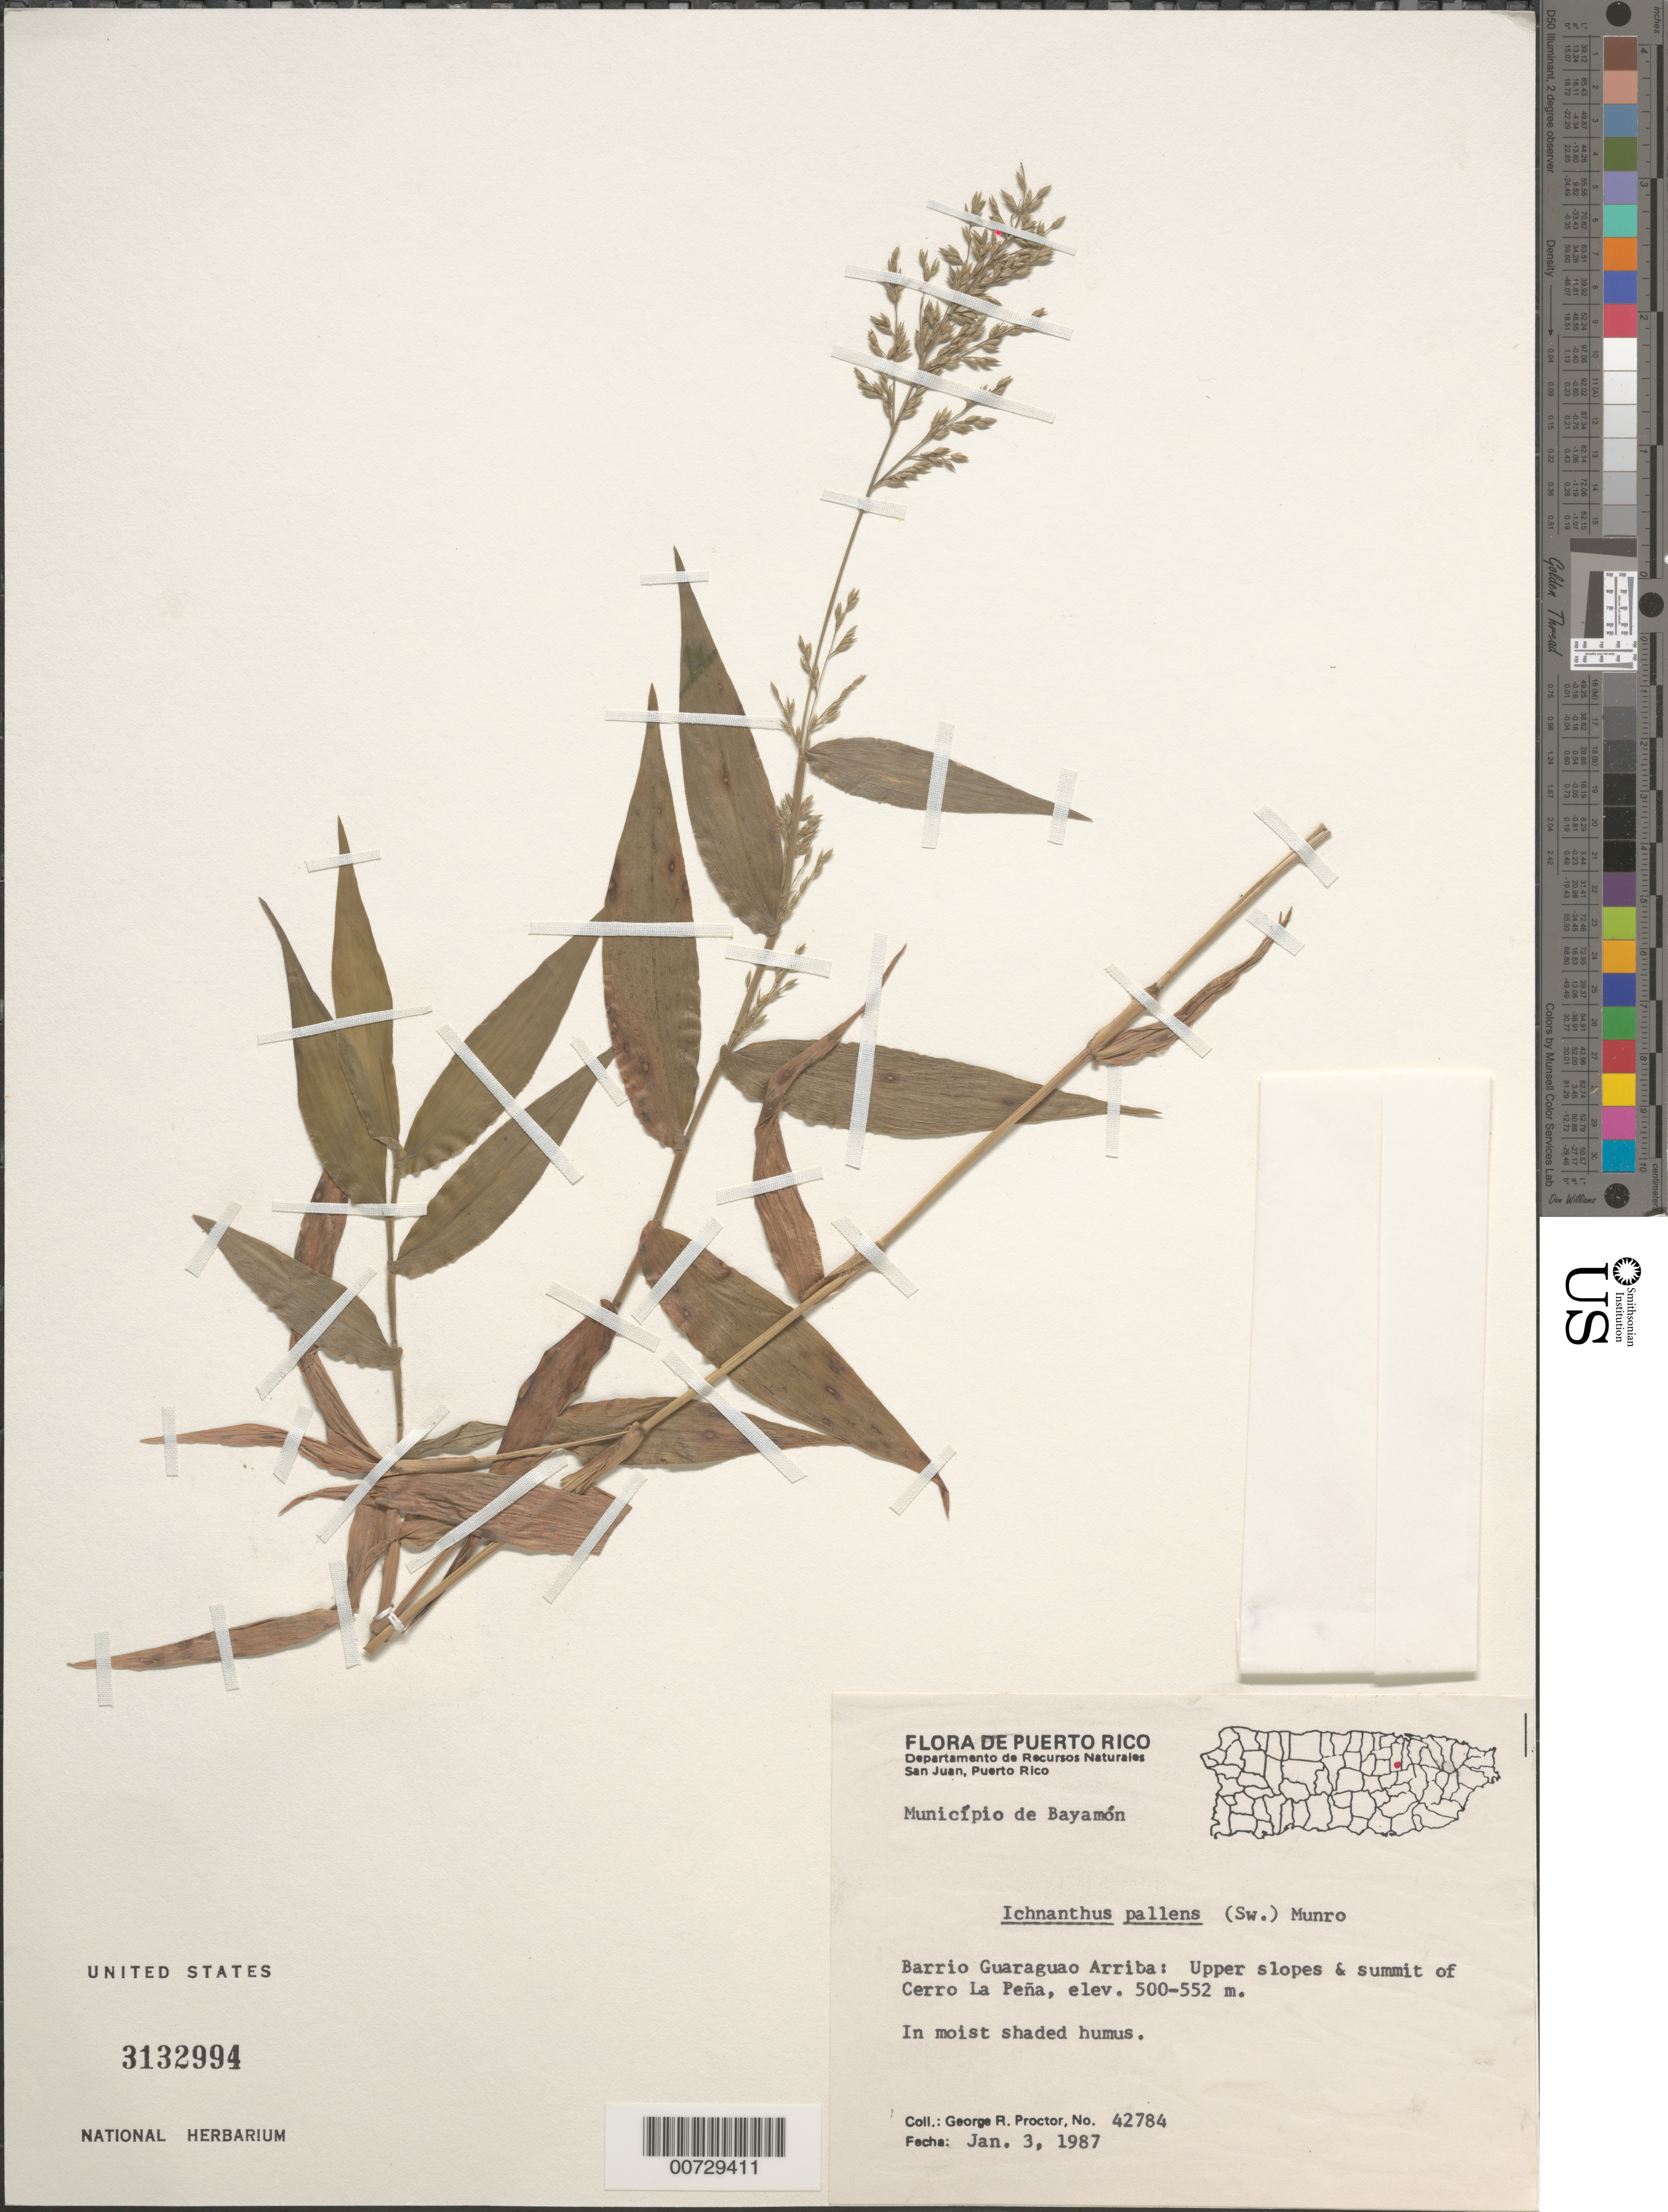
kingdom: Plantae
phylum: Tracheophyta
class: Liliopsida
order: Poales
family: Poaceae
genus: Ichnanthus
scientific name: Ichnanthus pallens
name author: (Sw.) Munro ex Benth.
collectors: G. R. Proctor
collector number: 42784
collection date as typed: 03 Jan 1987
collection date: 1987-01-03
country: Puerto Rico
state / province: Bayamón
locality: Barrio Guaraguao Arriba: Upper slopes & summit of Cerro La Peña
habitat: In moist shaded humus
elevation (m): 500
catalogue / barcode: US 3132994